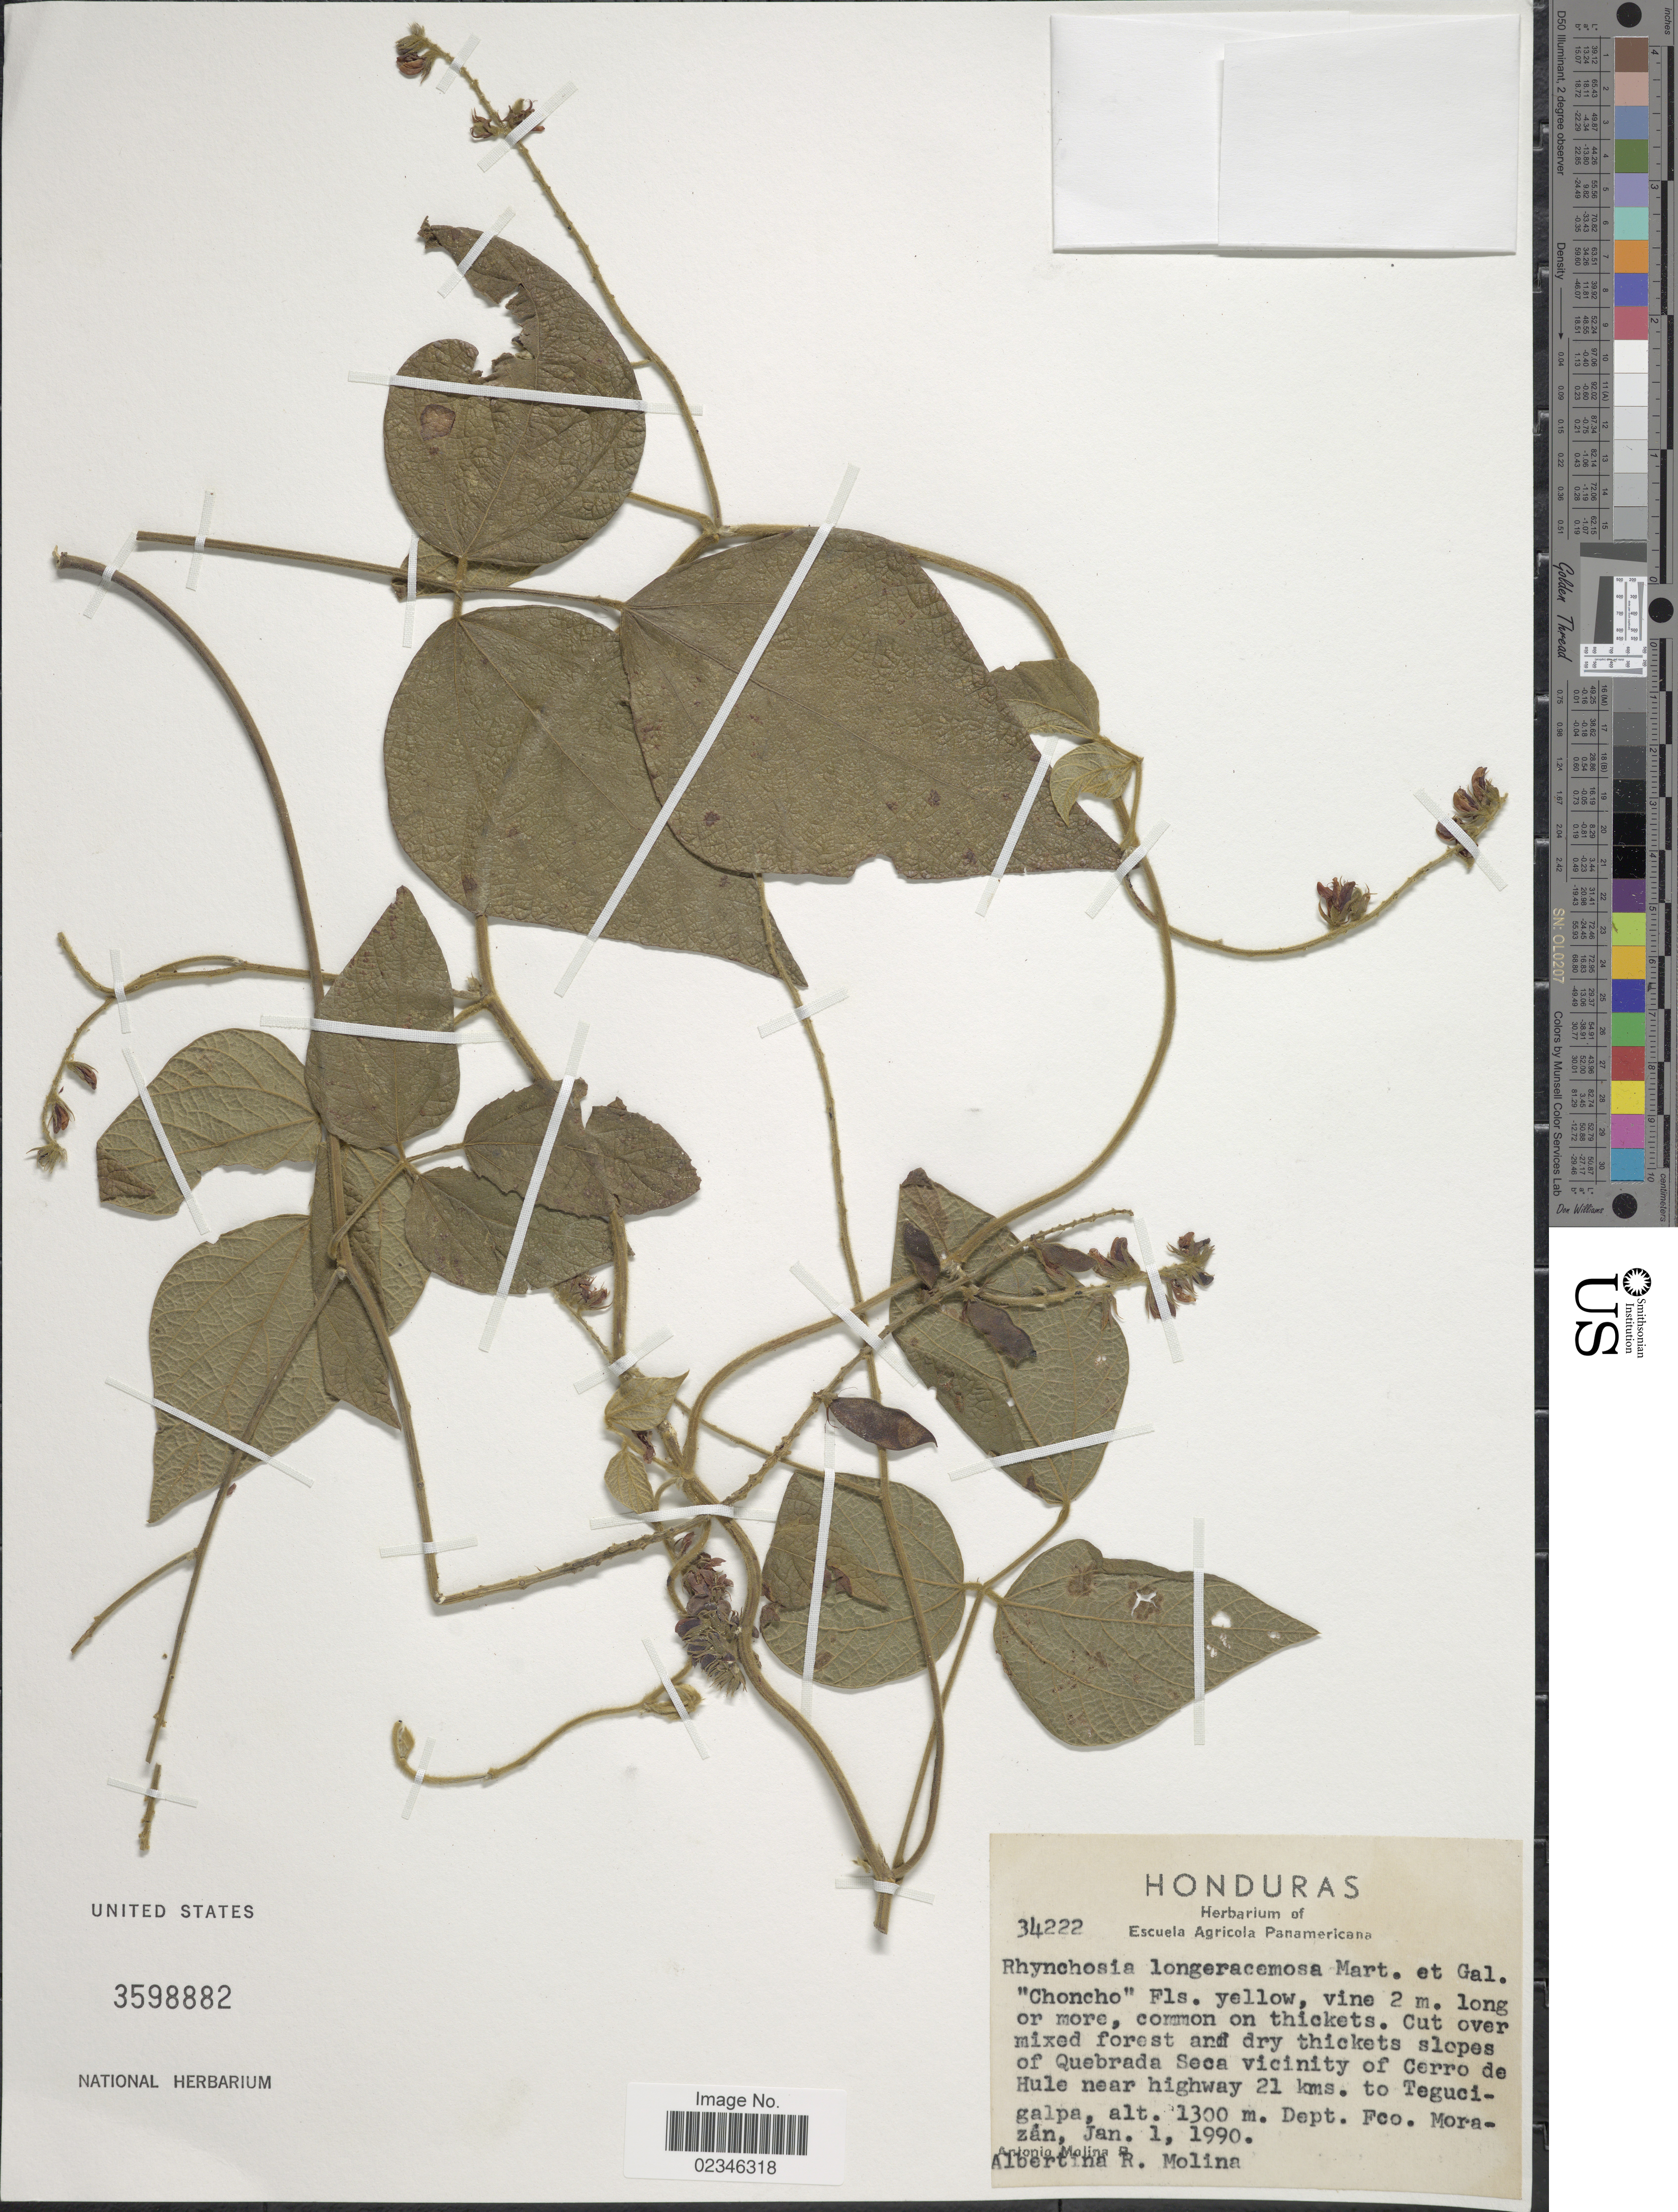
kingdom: Plantae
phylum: Tracheophyta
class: Magnoliopsida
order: Fabales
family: Fabaceae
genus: Rhynchosia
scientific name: Rhynchosia longeracemosa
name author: M. Martens & Galeotti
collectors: A. Molina R. & A. R. Molina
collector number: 34222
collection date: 1990-01-01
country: Honduras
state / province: Fco. Morazán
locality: Cut over mixed forest and dry thickets slopes of Quebrada Seca vicinity of Cerro de Hule near highway 21 kms. to Tegucigalpa, Dept. Fco. Morazán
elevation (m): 1300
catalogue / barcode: US 3598882